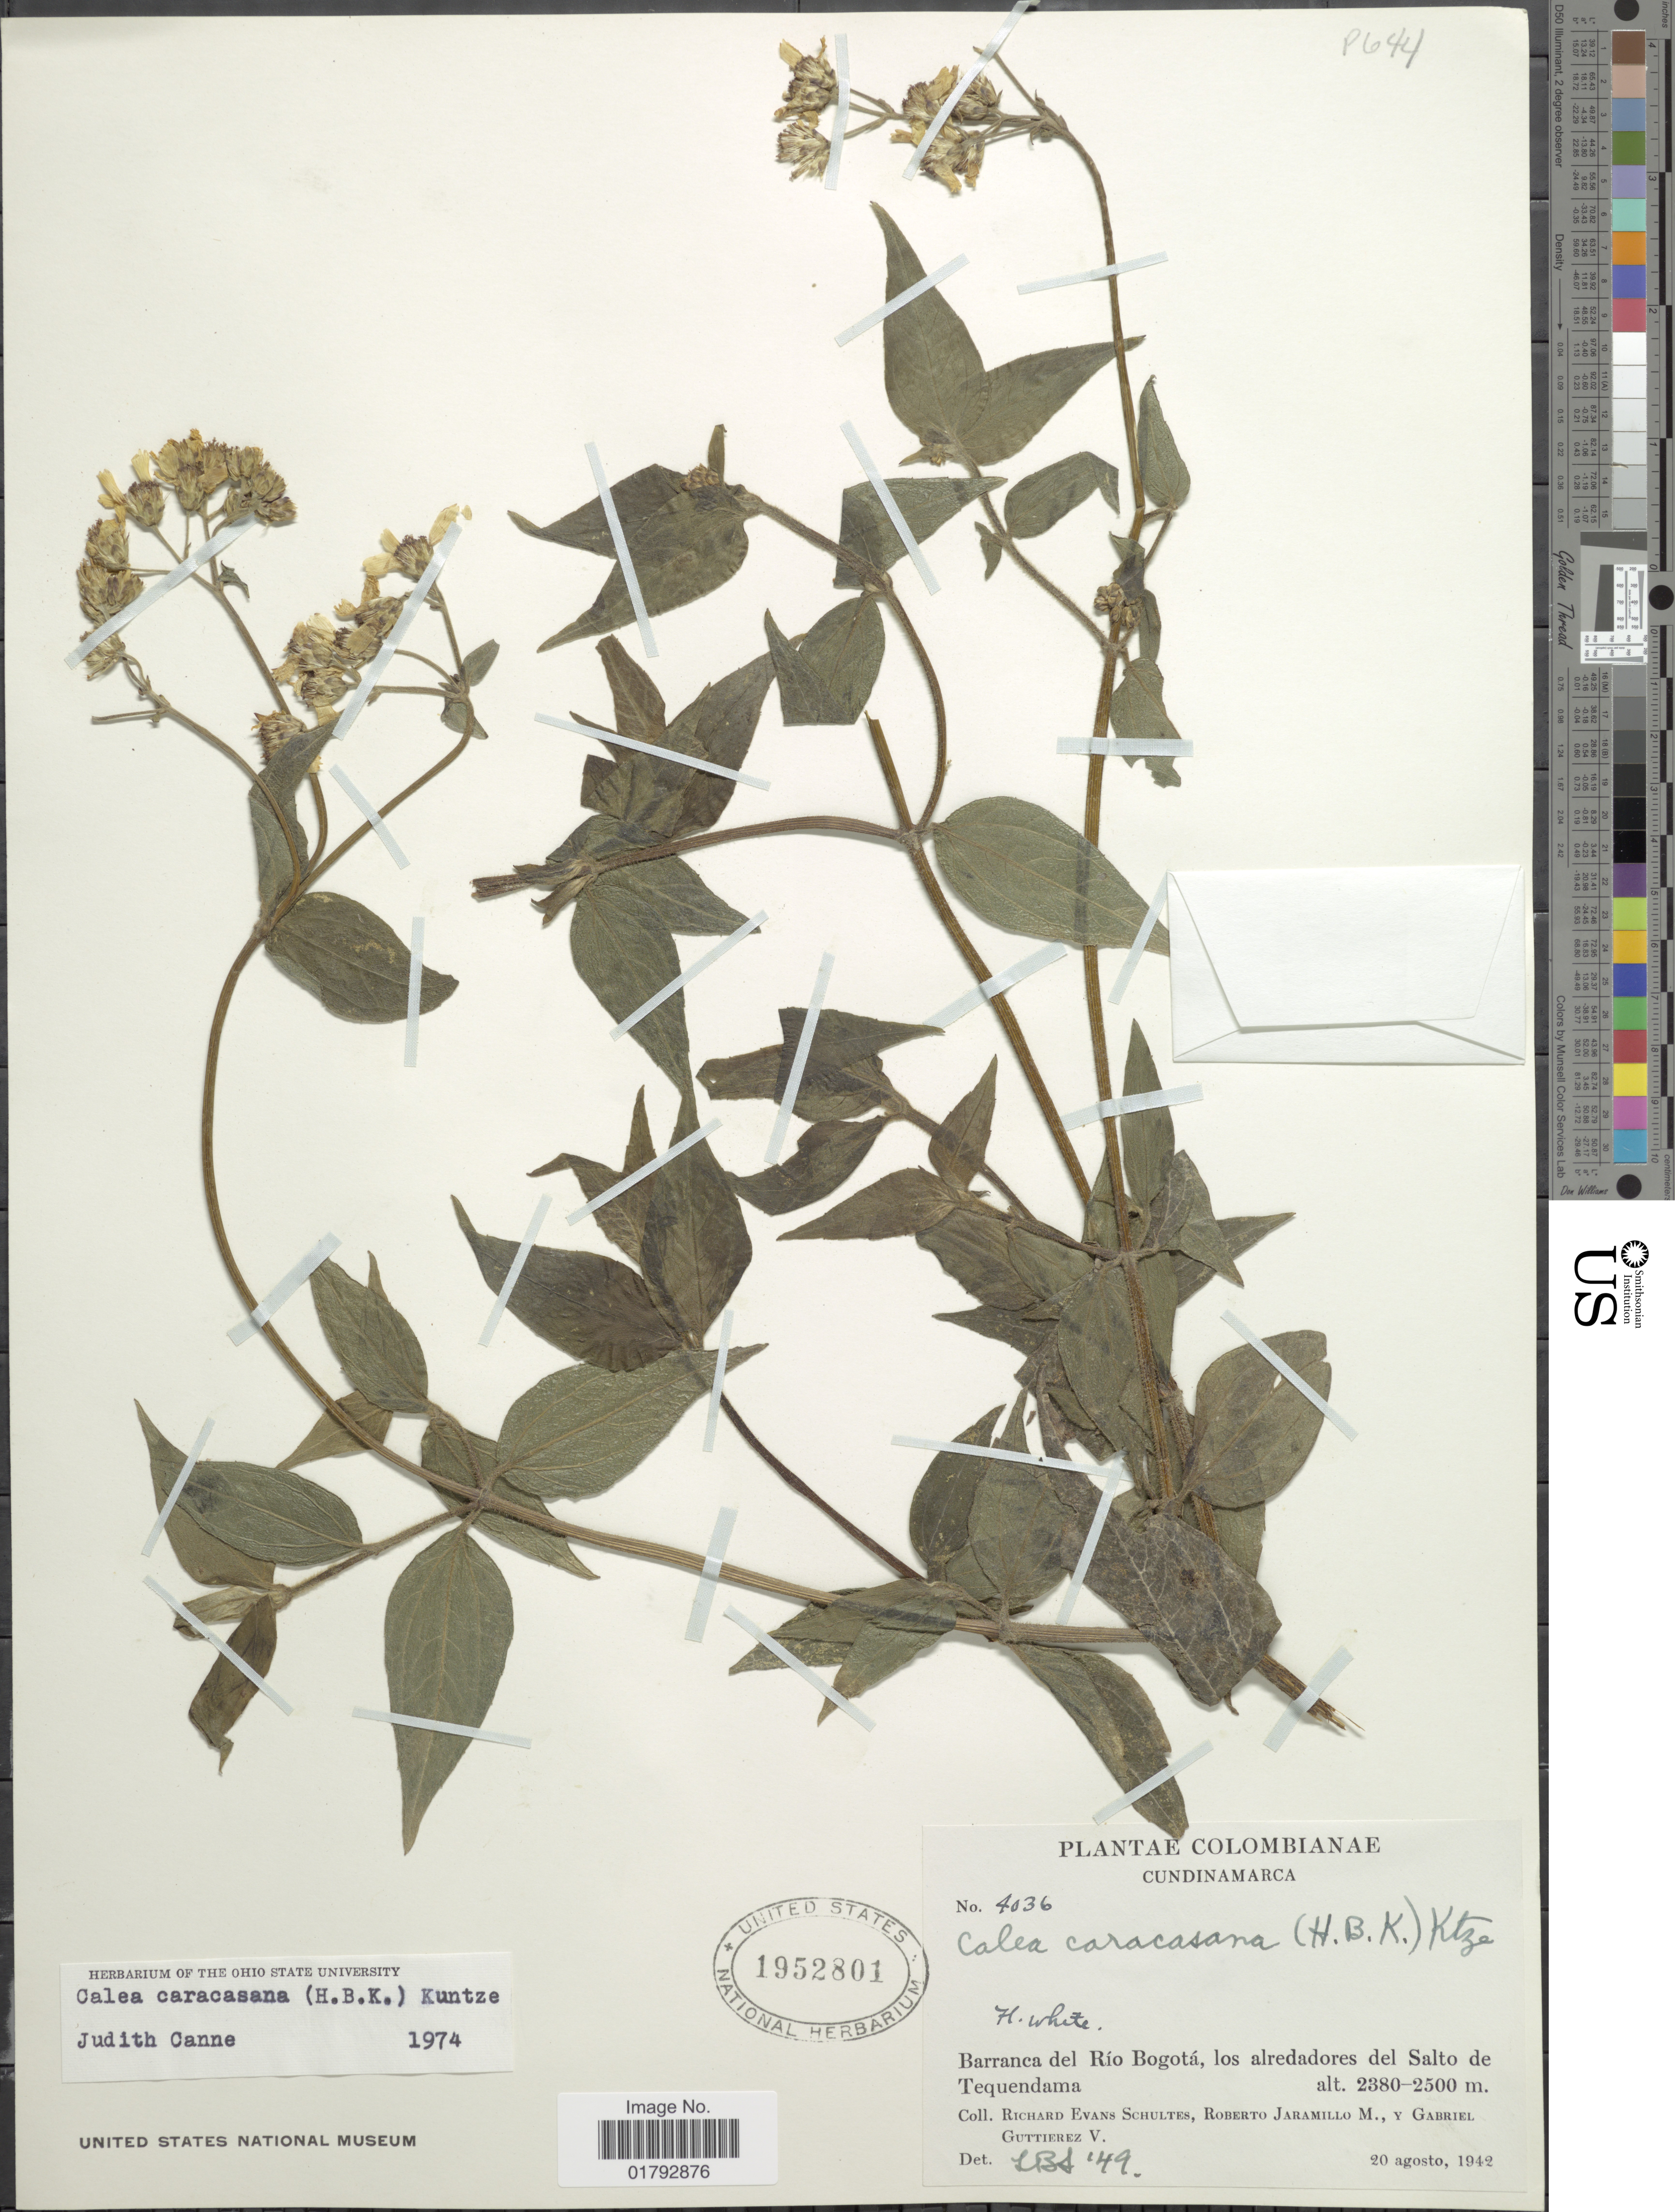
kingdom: Plantae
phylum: Tracheophyta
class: Magnoliopsida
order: Asterales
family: Asteraceae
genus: Alloispermum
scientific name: Alloispermum caracasanum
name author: (Kunth) H. Rob.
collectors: R. E. Schultes, R. Jaramillo M. & G. Guttierez V.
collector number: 4036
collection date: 1942-08-20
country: Colombia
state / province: Cundinamarca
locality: Barranca del Ri Bogota, los alrededores del Salto de Tequendama.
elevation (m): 2380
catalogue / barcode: US 1952801